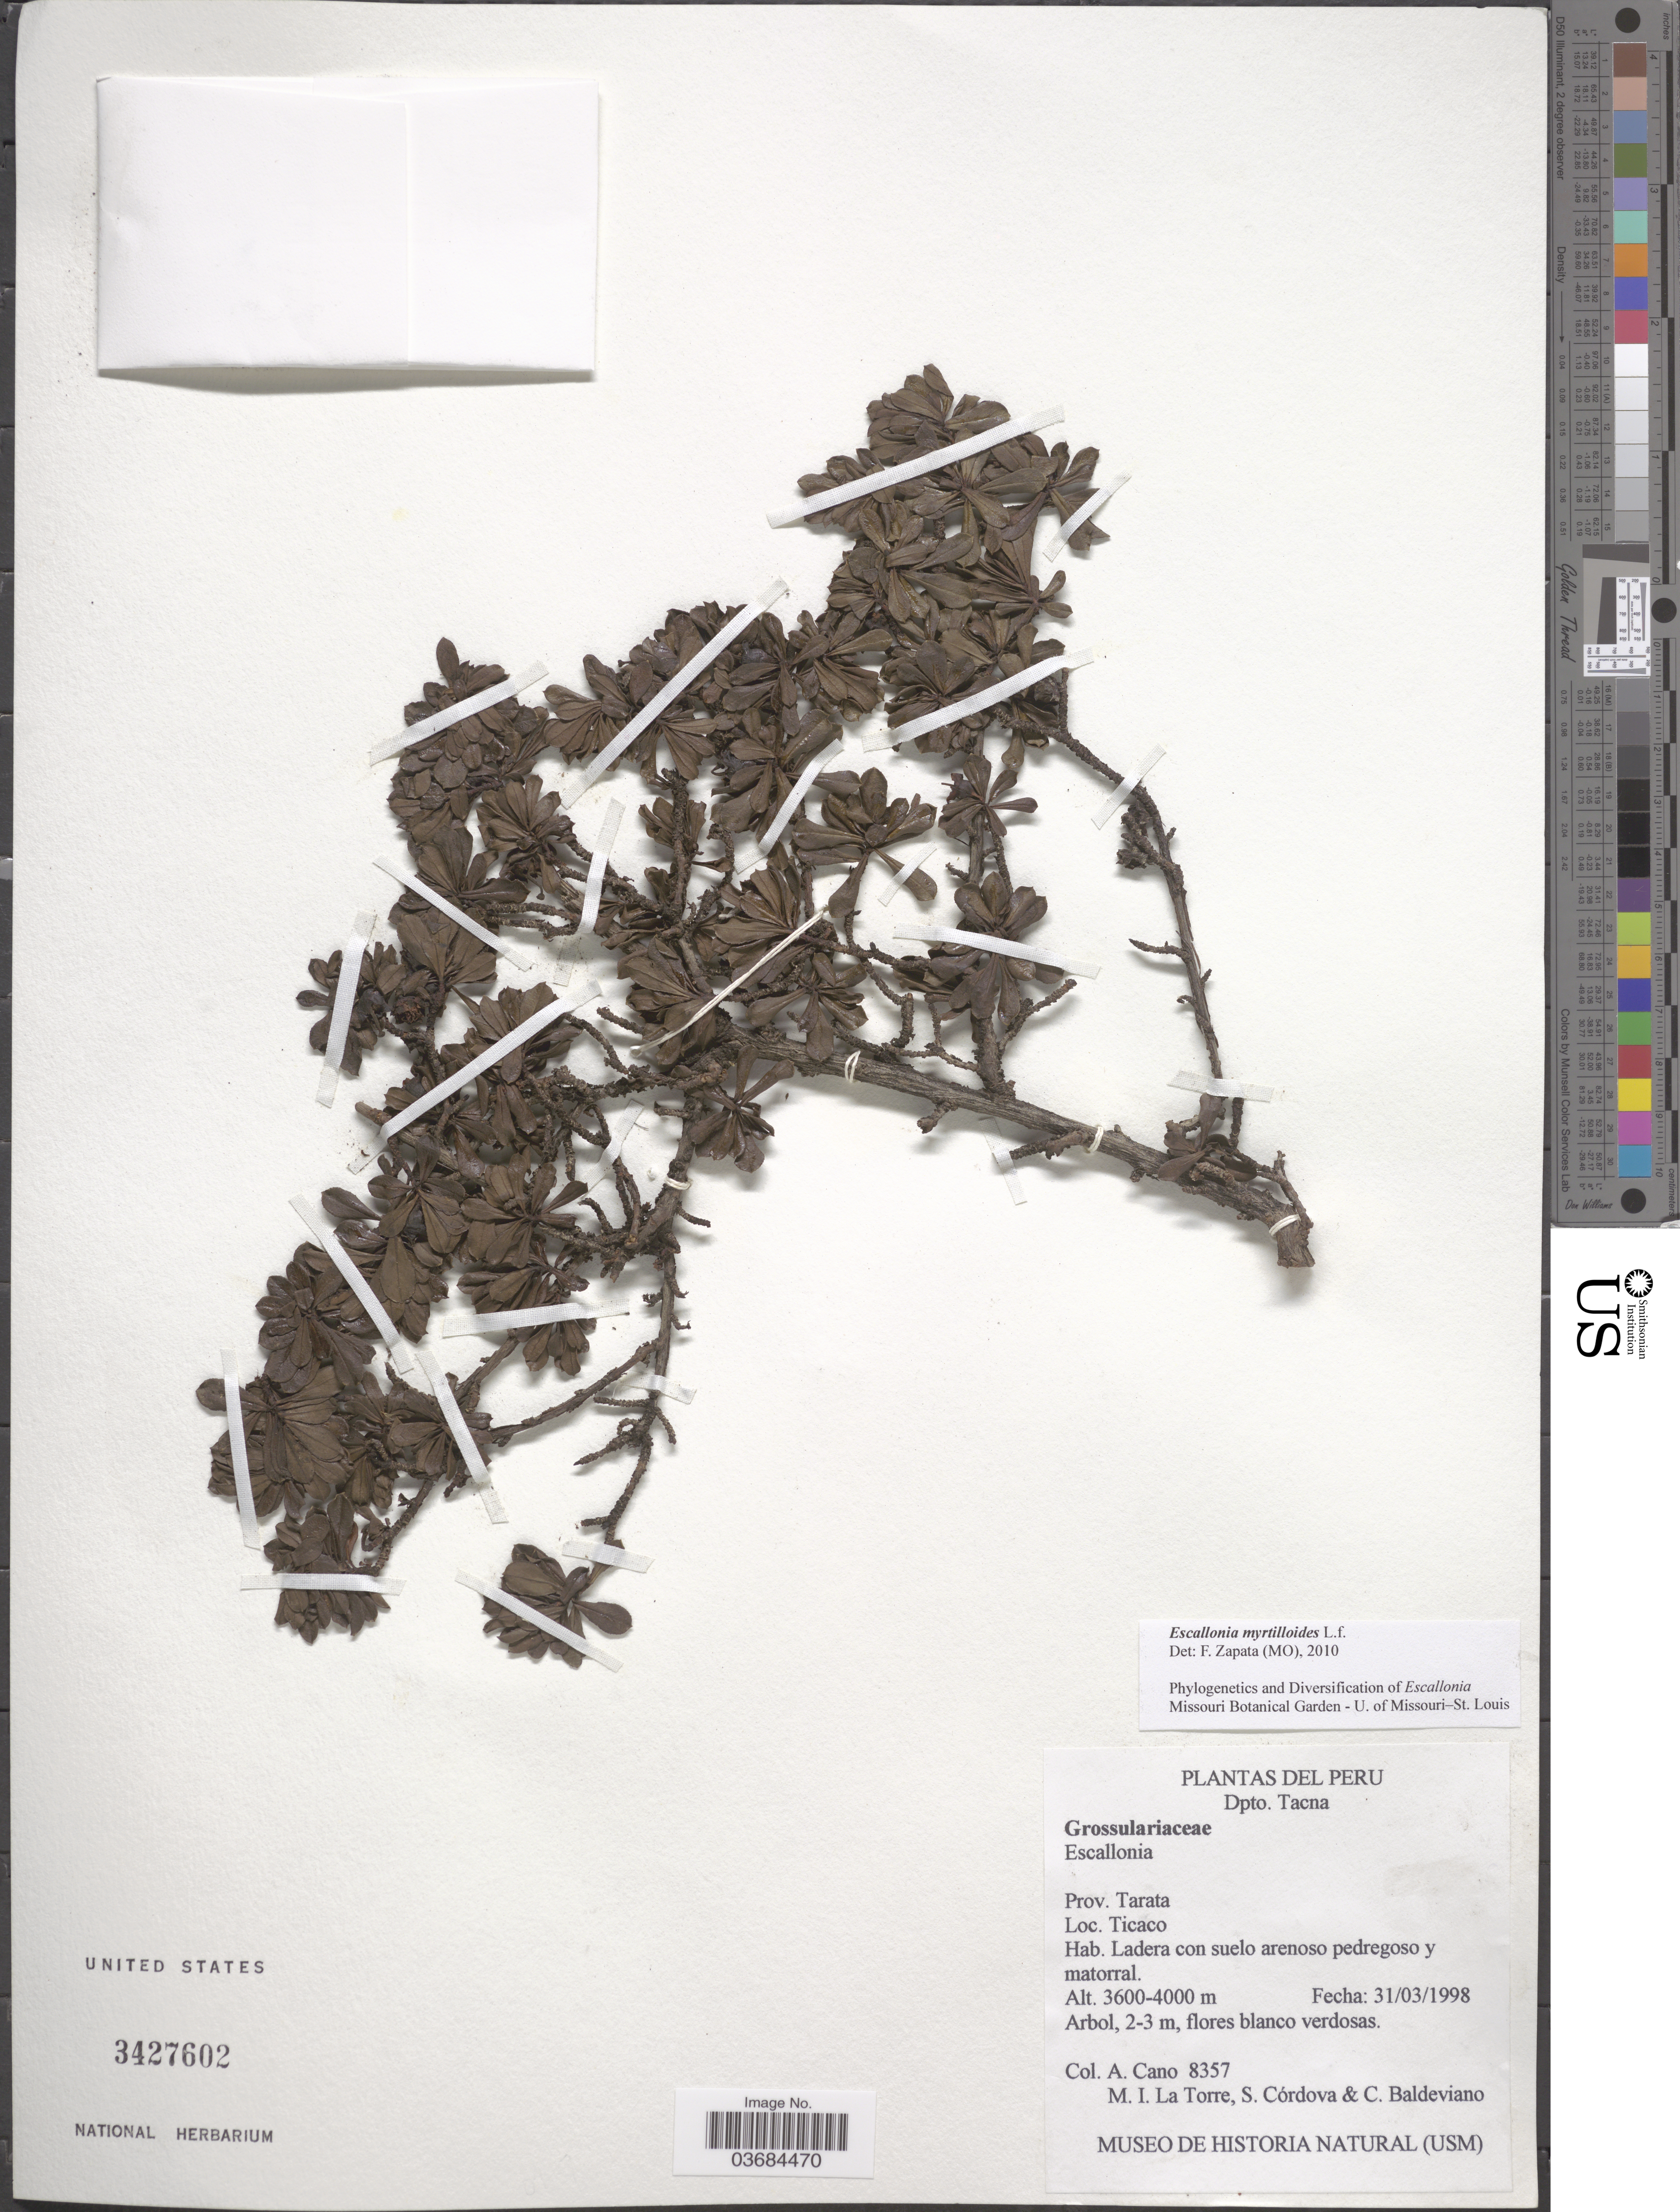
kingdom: Plantae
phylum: Tracheophyta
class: Magnoliopsida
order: Escalloniales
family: Escalloniaceae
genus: Escallonia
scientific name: Escallonia myrtilloides var. myrtilloides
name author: L. f.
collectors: A. Cano, M. La Torre, S. Cordova & C. Baldeviano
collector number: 8357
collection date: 1998-03-31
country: Peru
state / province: Tacna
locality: Dpto. Tacna. Prov. Tarata. Ticaco.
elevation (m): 3600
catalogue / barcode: US 3427602